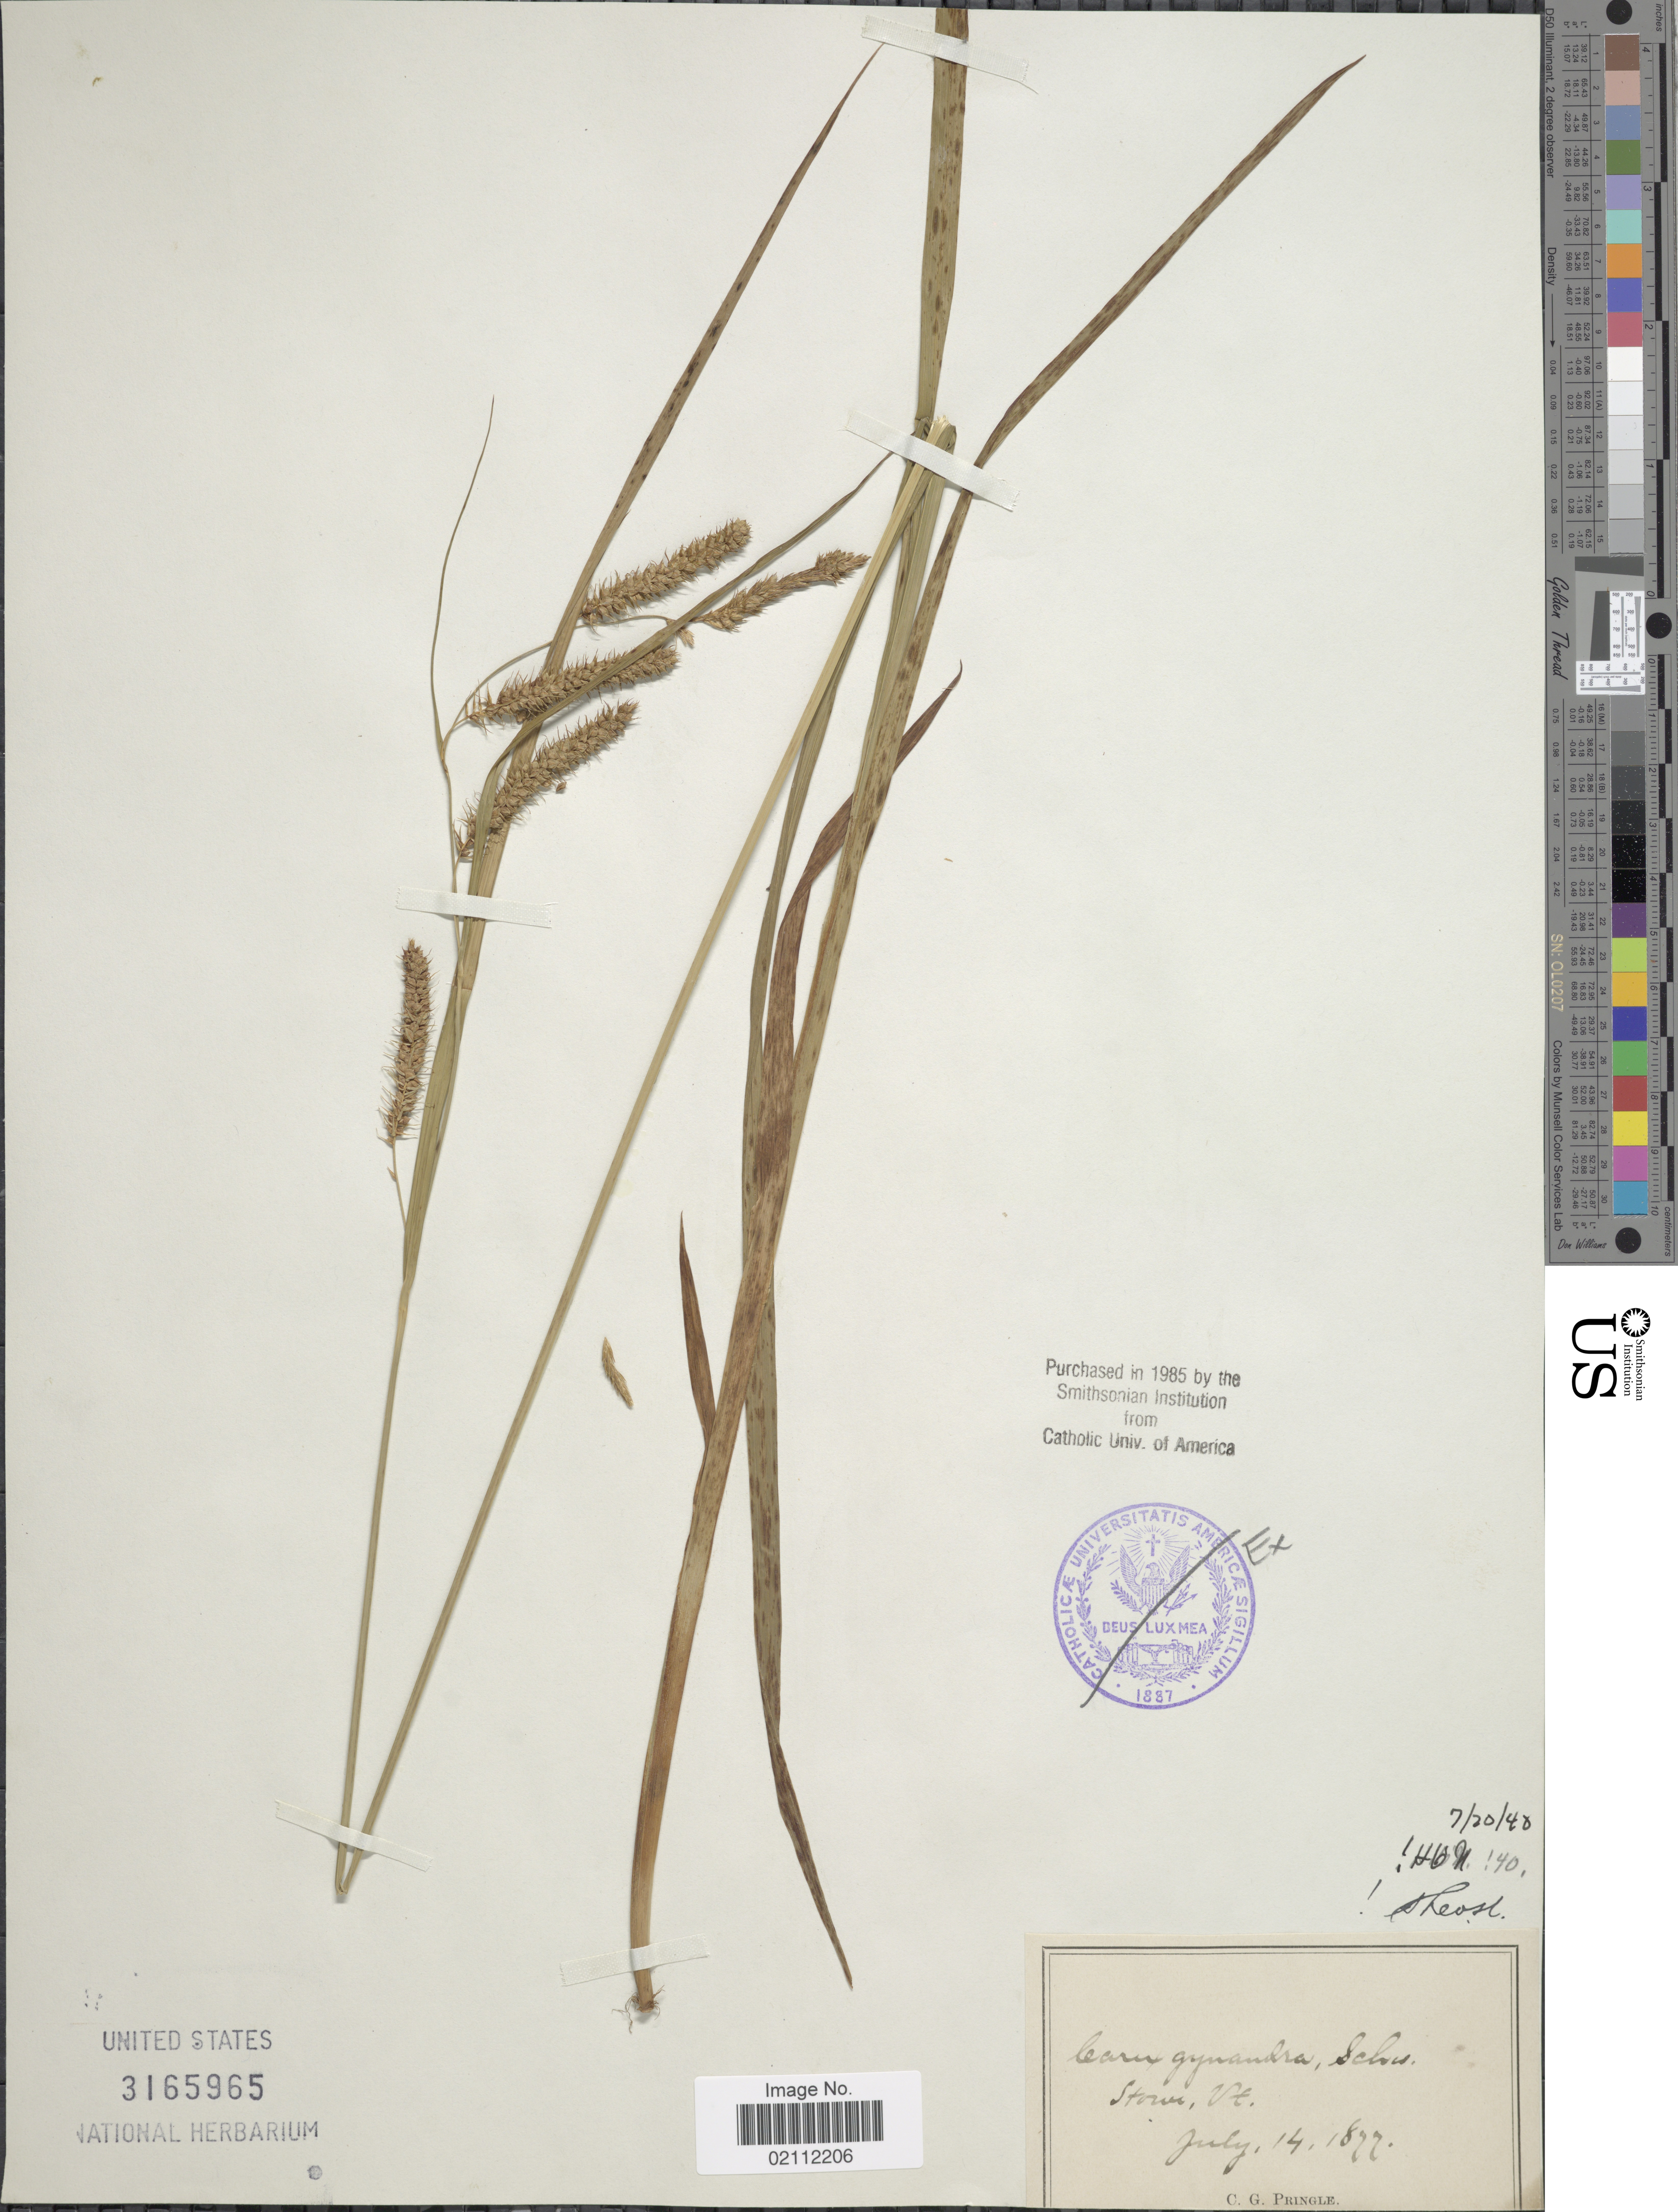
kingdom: Plantae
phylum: Tracheophyta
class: Liliopsida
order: Poales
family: Cyperaceae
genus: Carex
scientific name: Carex gynandra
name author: Schwein.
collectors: C. G. Pringle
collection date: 1877-07-14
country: United States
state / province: Vermont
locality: Stowe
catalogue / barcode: US 3165965